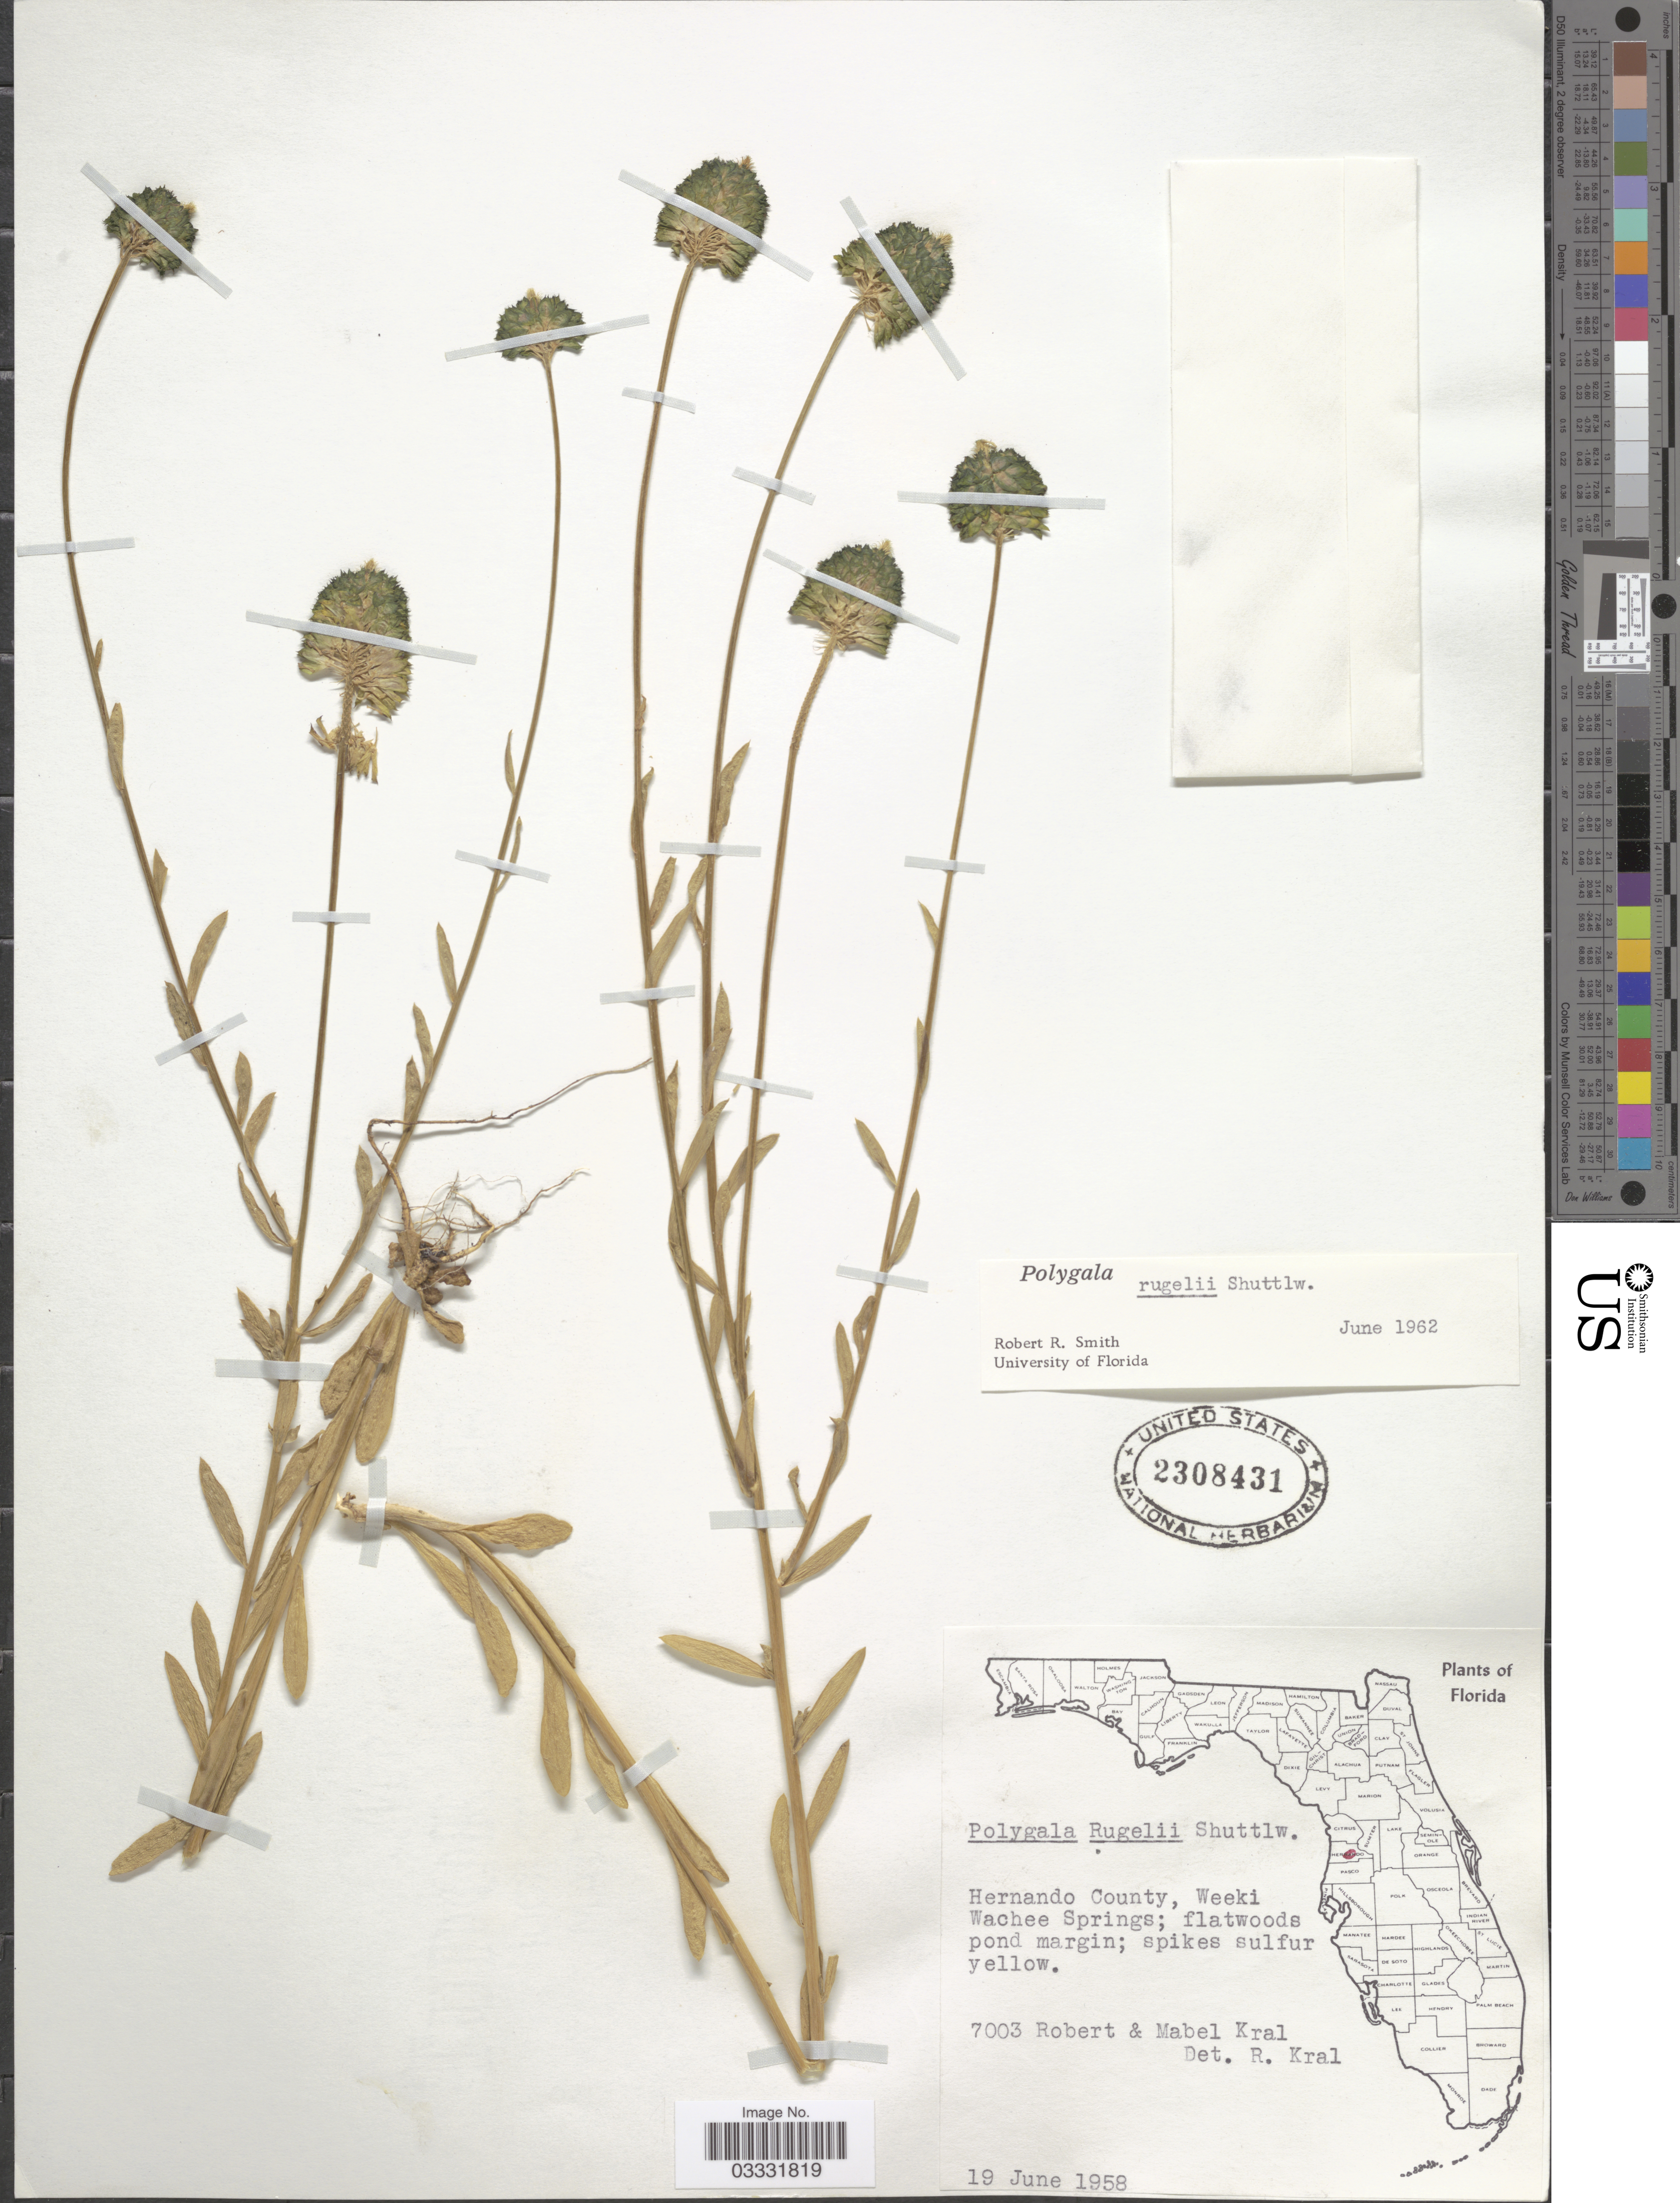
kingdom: Plantae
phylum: Tracheophyta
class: Magnoliopsida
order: Fabales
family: Polygalaceae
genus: Polygala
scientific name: Polygala rugelii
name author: Shuttlew. ex Chapm.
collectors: R. Kral & M. Kral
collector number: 7003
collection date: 1958-06-19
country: United States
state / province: Florida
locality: Hernando County, Weeki Wachee Springs.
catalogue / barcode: US 2308431